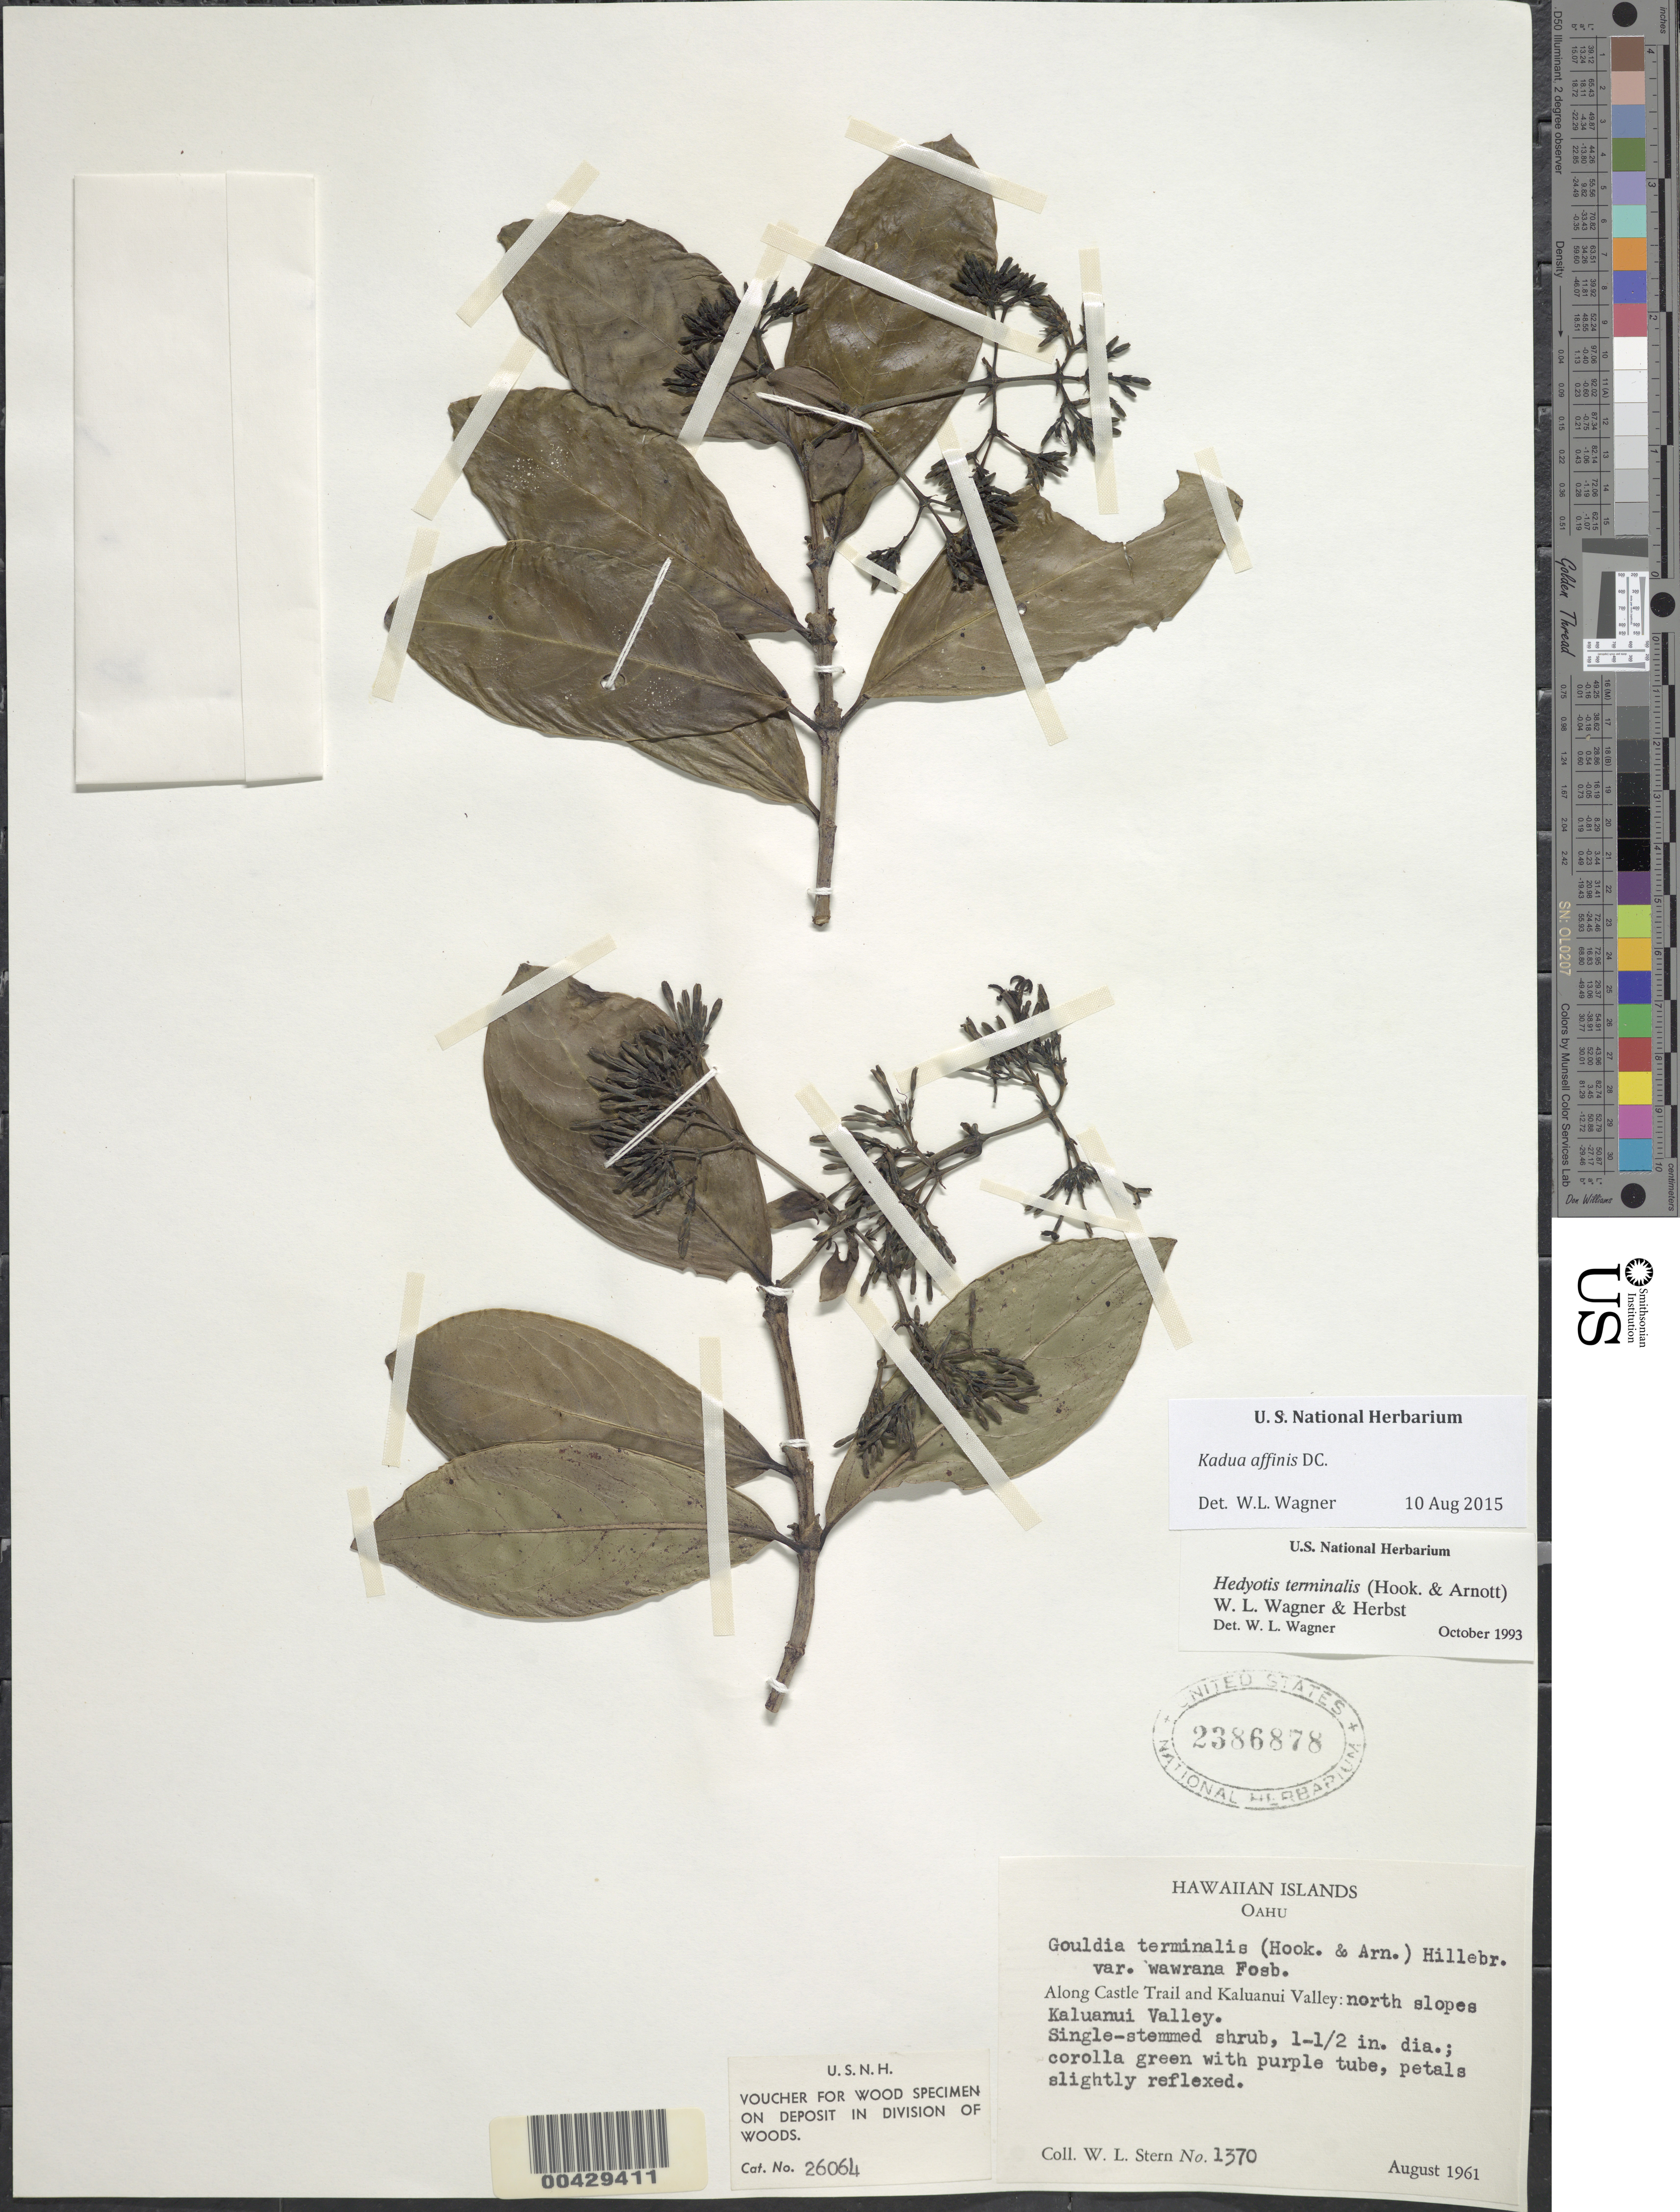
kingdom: Plantae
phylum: Tracheophyta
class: Magnoliopsida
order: Gentianales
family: Rubiaceae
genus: Kadua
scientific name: Kadua affinis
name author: DC.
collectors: W. L. Stern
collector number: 1370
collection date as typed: Aug 1961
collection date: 1961-08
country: United States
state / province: Hawaii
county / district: Honolulu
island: Oahu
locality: along Castle Trail and Kaluanui Valley; north slopes Kaluanui Valley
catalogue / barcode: US 2386878